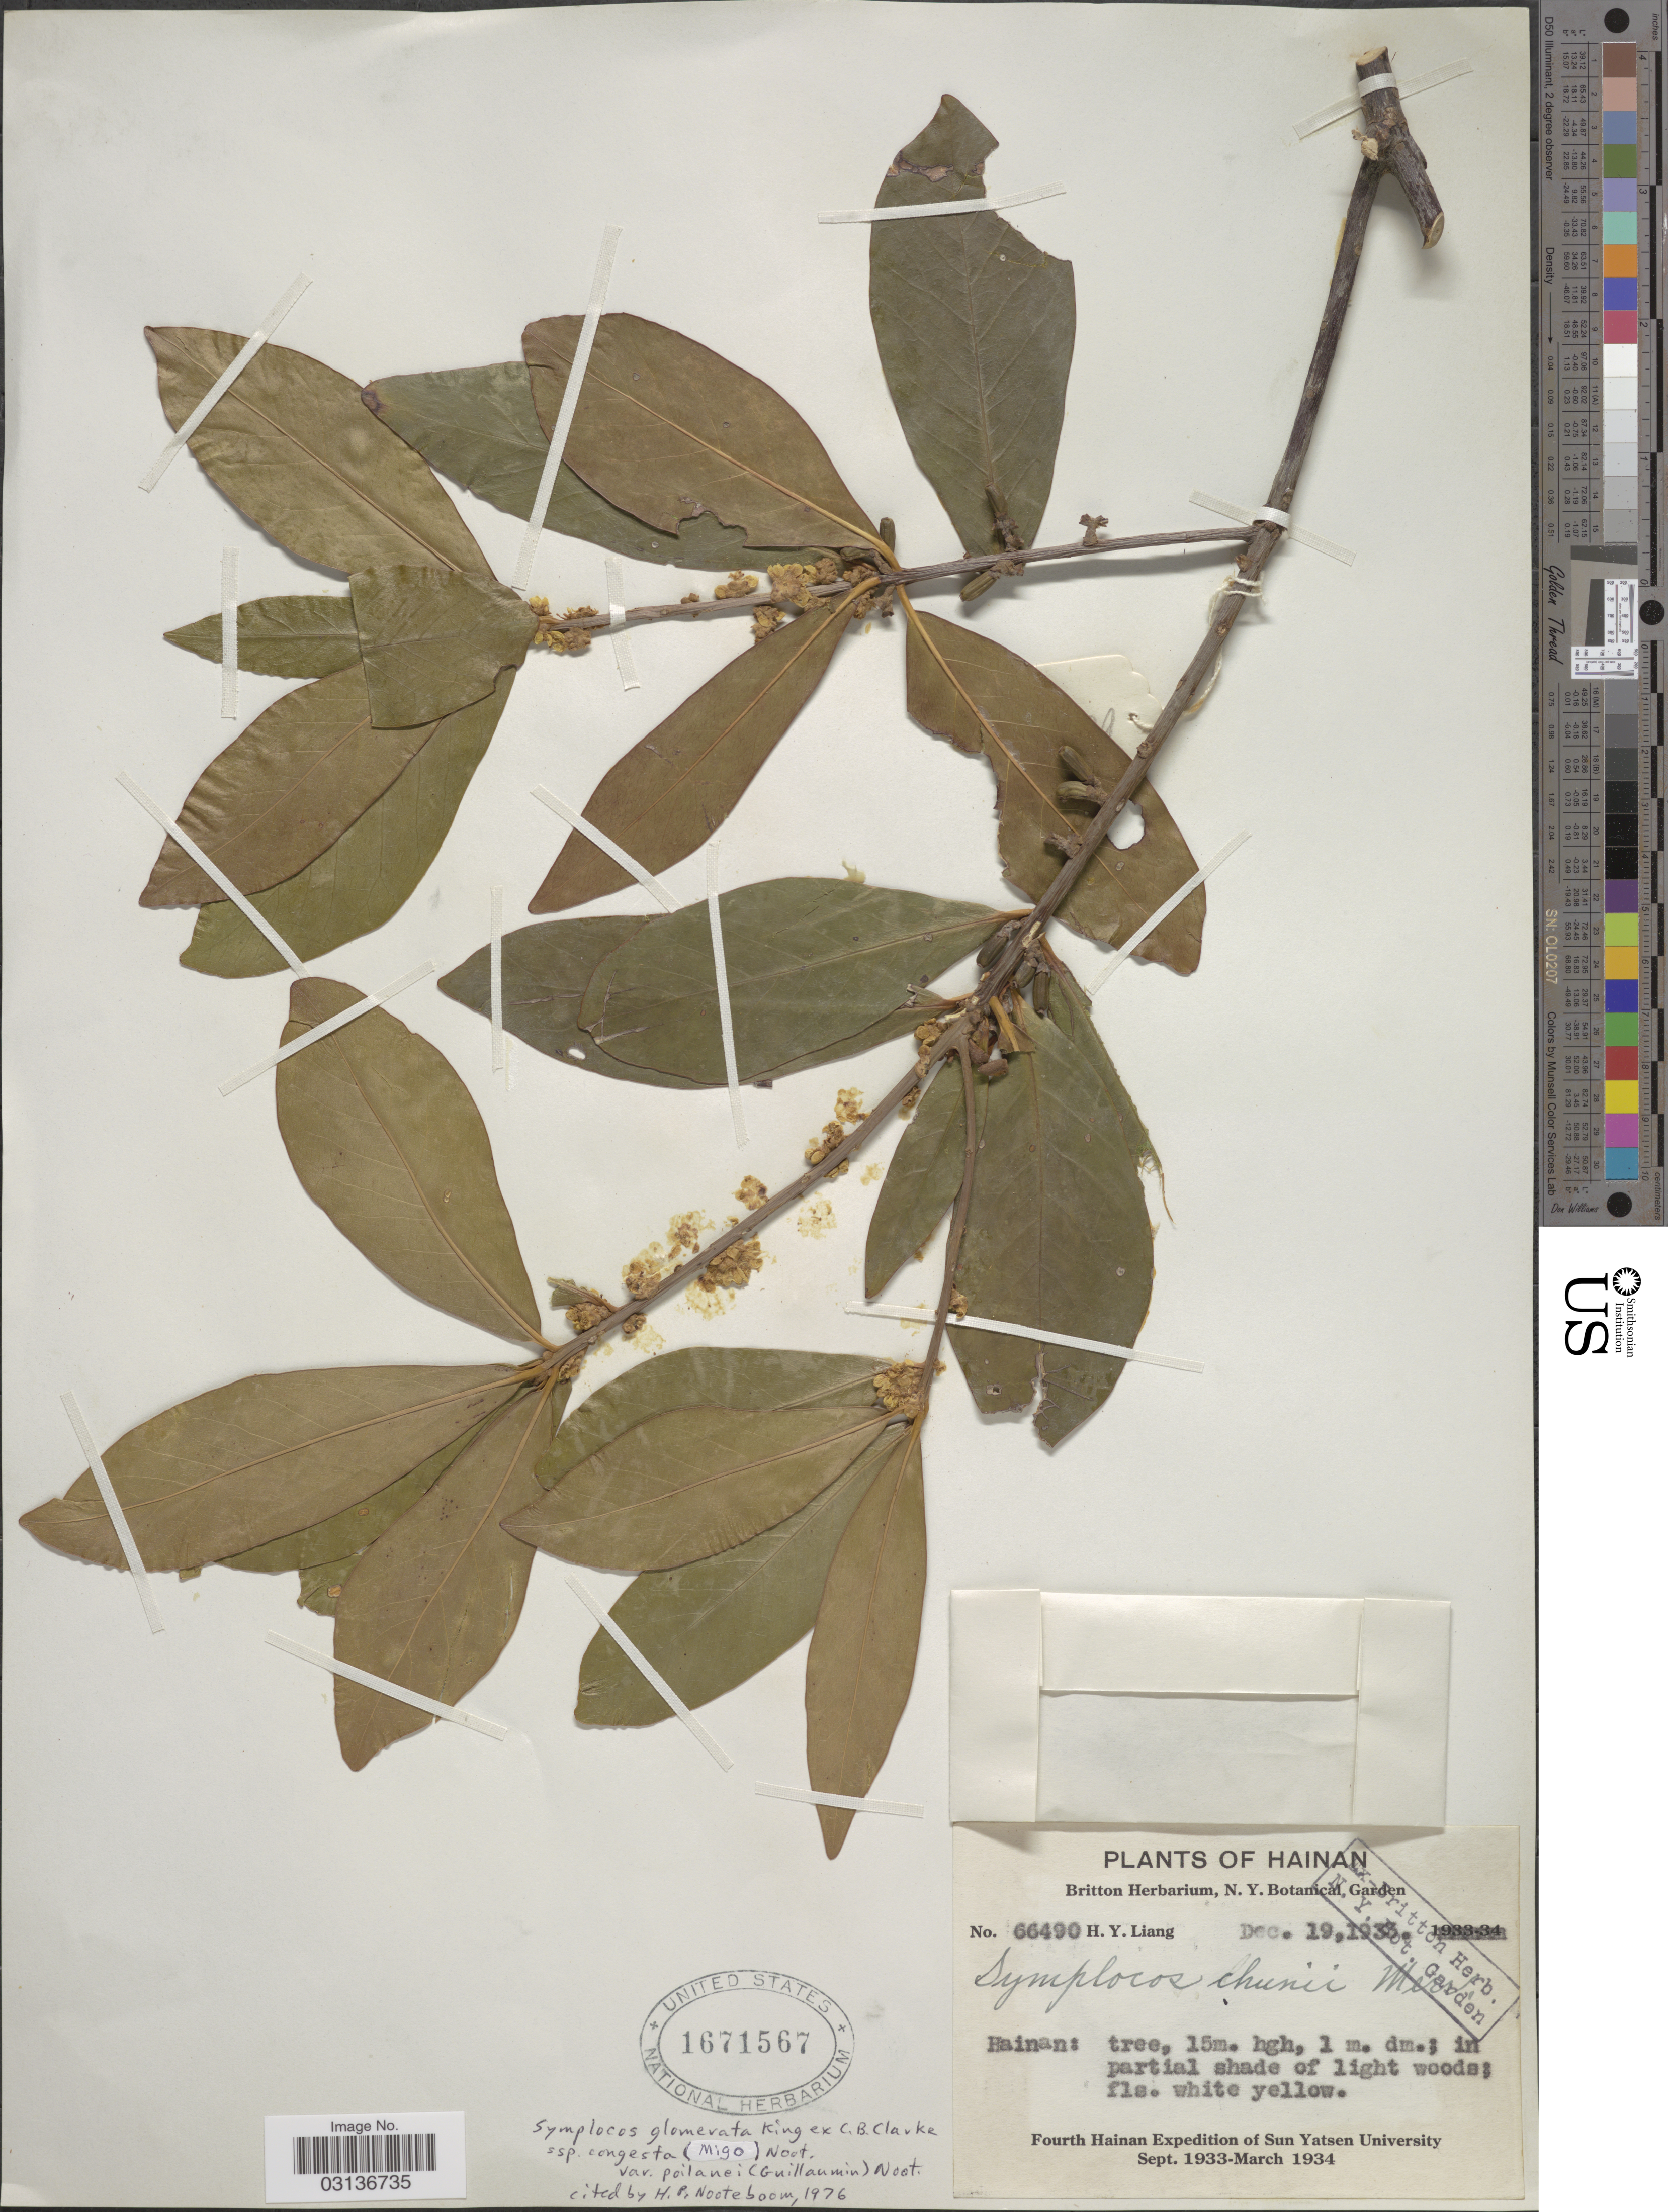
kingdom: Plantae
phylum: Tracheophyta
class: Magnoliopsida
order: Ericales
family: Symplocaceae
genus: Symplocos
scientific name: Symplocos glomerata var. poilanei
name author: (Guillaumin) Noot.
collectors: H. Y. Liang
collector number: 66490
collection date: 1933-12-19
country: China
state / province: Hainan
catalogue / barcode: US 1671567